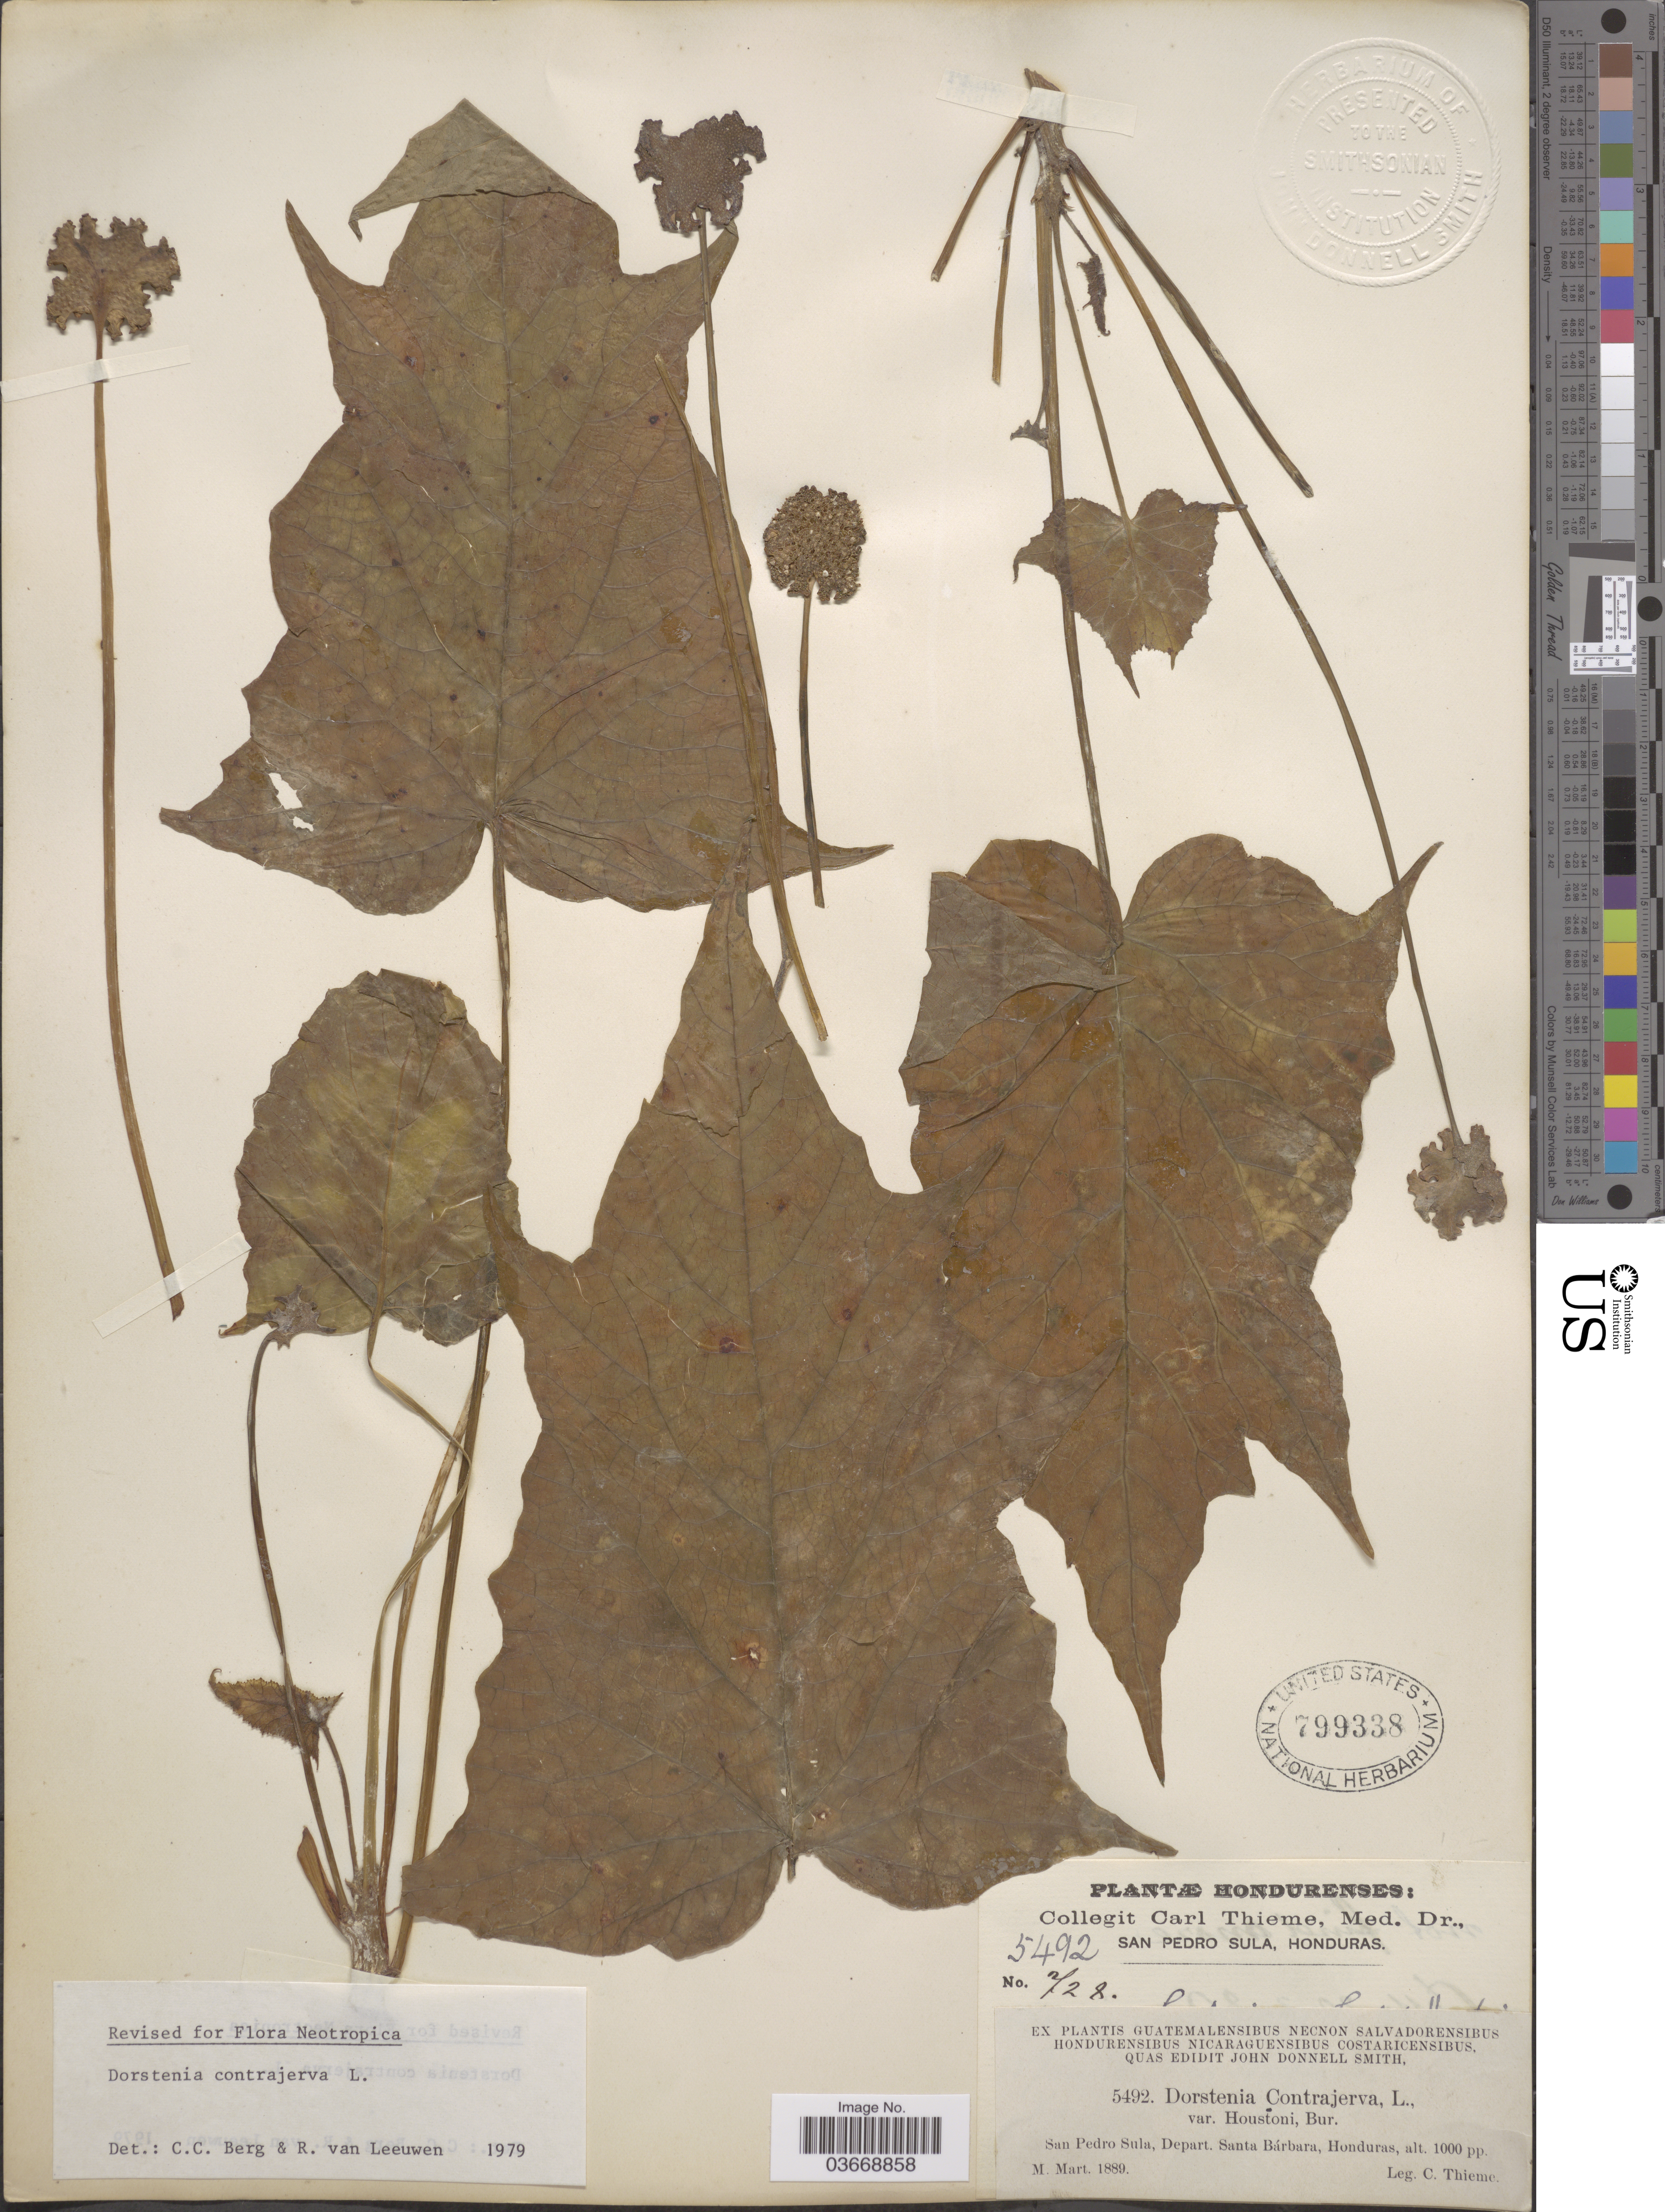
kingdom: Plantae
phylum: Tracheophyta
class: Magnoliopsida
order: Rosales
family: Moraceae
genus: Dorstenia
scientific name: Dorstenia contrajerva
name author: L.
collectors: C. Thieme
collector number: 5492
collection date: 1889-03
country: Honduras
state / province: Santa Barbara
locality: San Pedro Sula, Depart. Santa Bárbara.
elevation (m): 305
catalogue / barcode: US 799338